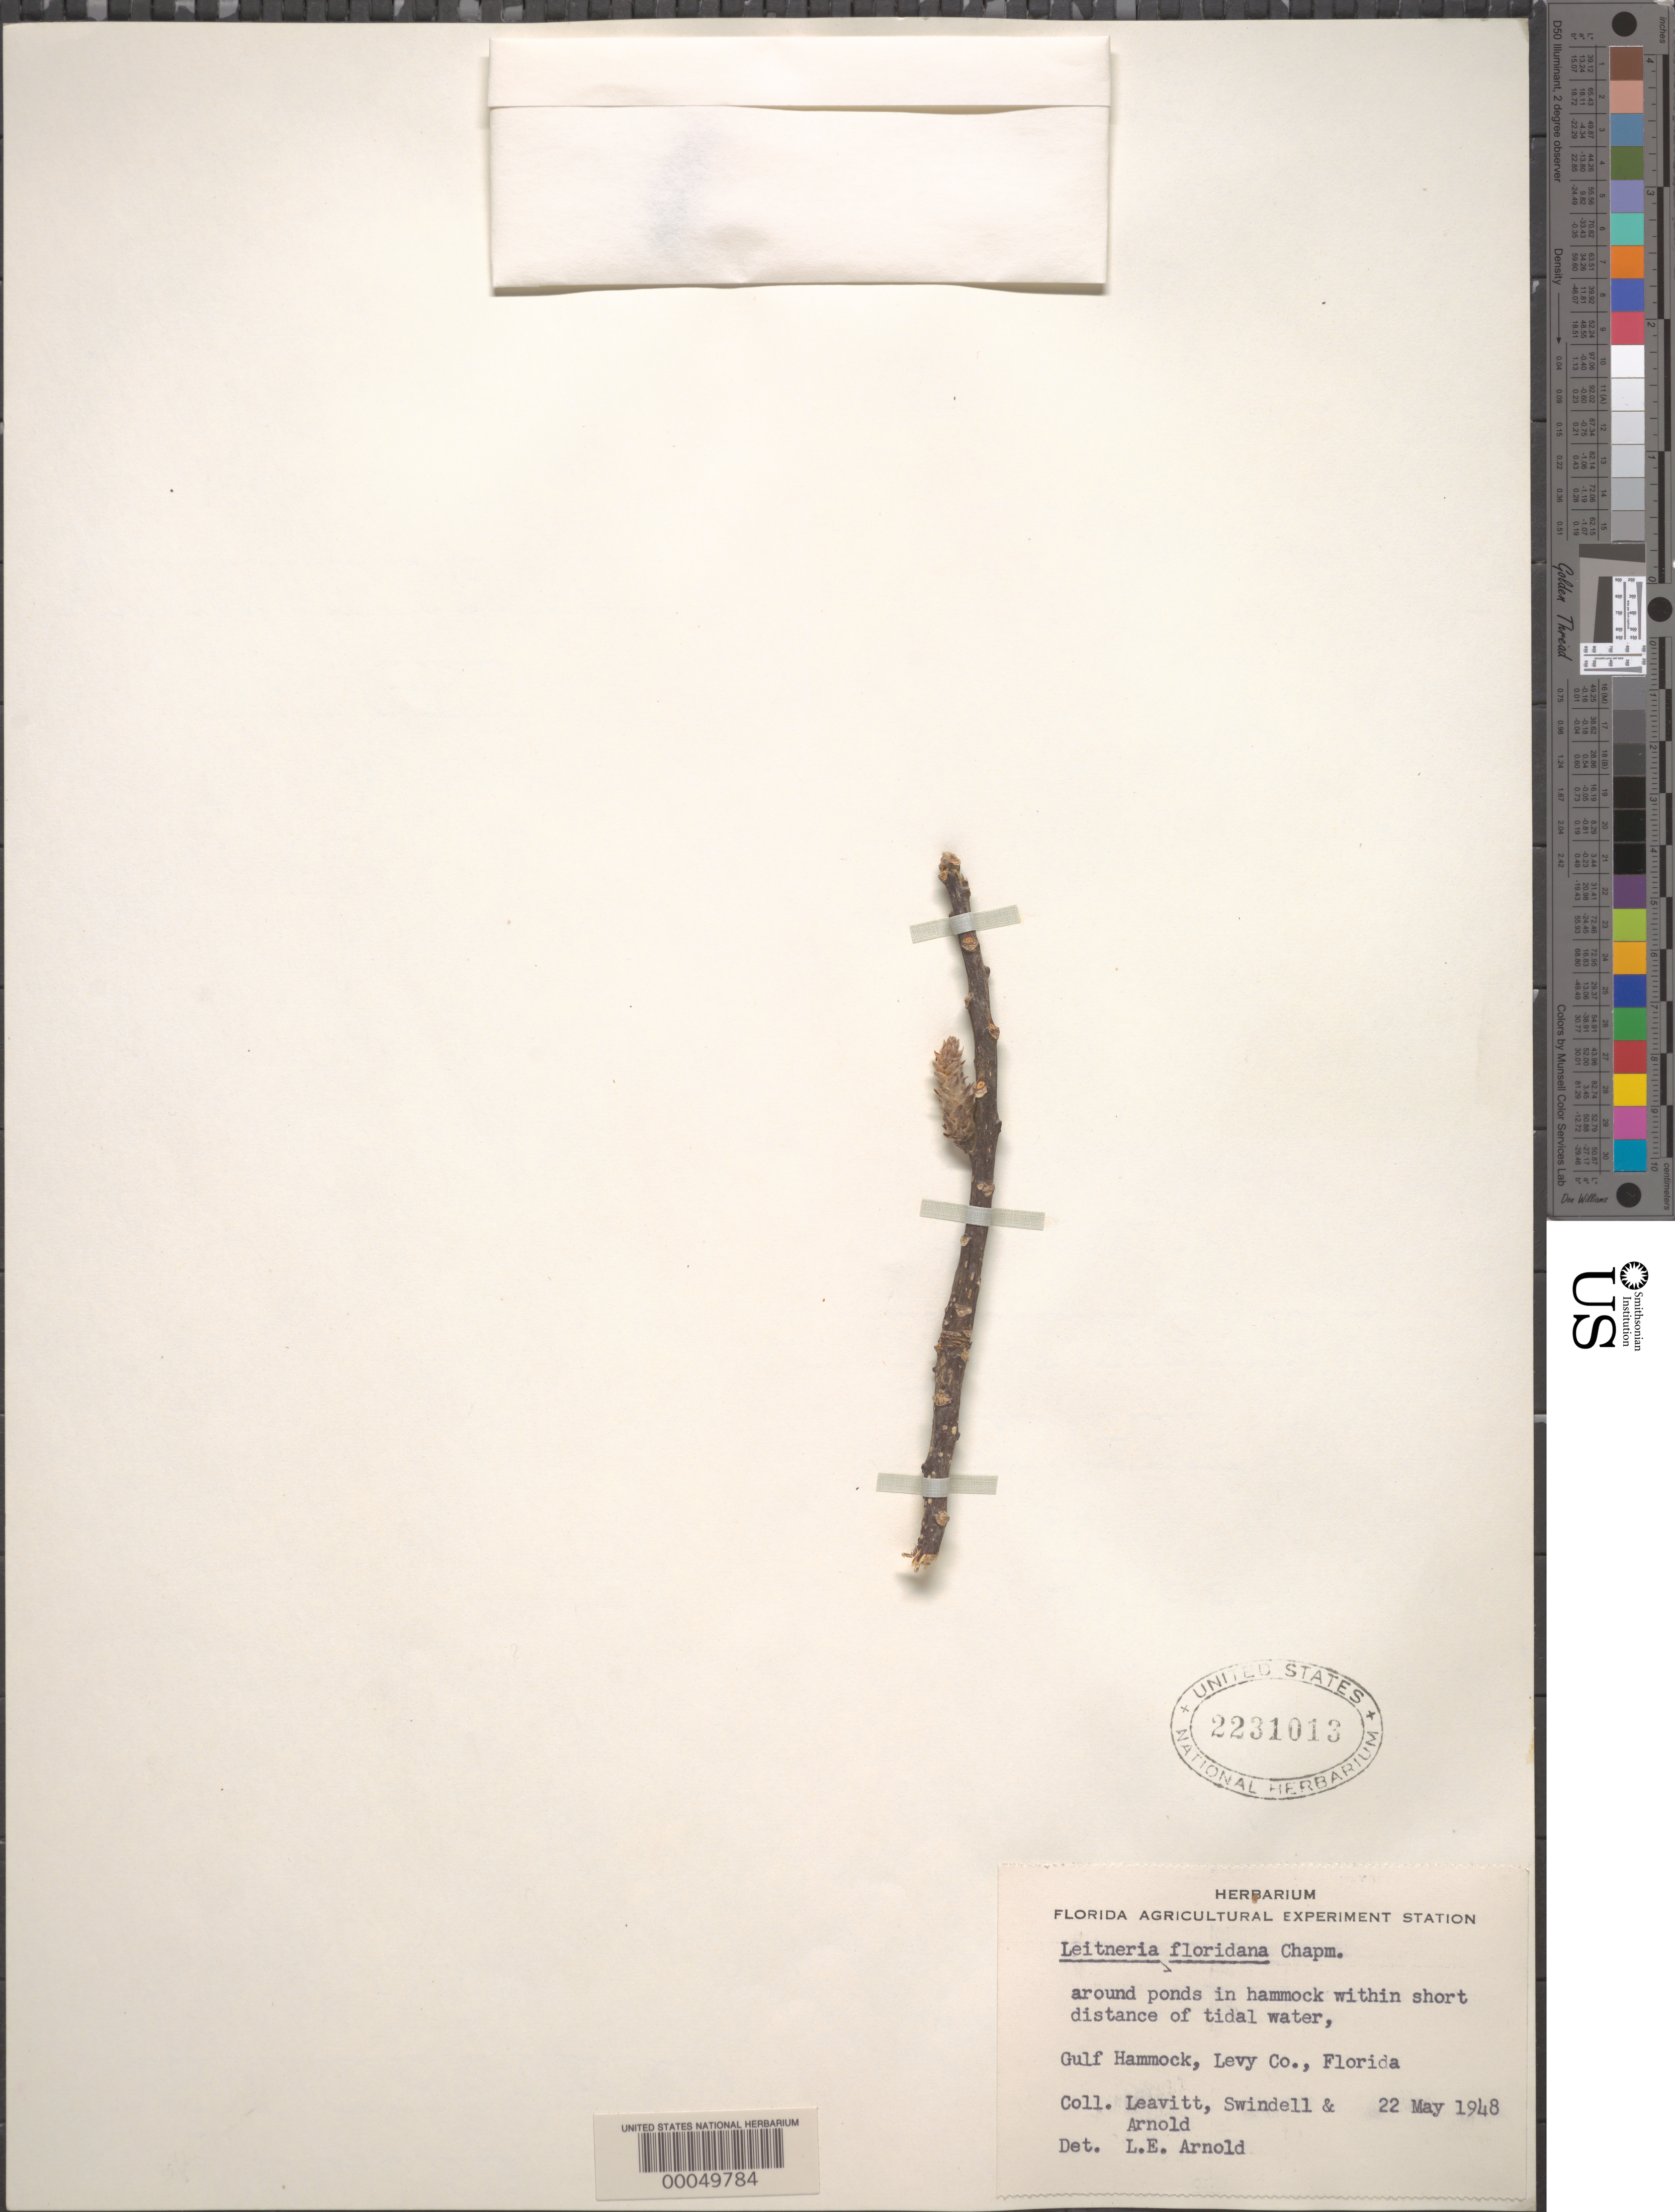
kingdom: Plantae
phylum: Tracheophyta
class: Magnoliopsida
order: Sapindales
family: Simaroubaceae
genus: Leitneria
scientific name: Leitneria floridana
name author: Chapm.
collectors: -. Levitt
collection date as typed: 22 May 1948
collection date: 1948-05-22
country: United States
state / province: Florida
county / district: Levy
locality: Gulf hammock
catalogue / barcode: US 2231013